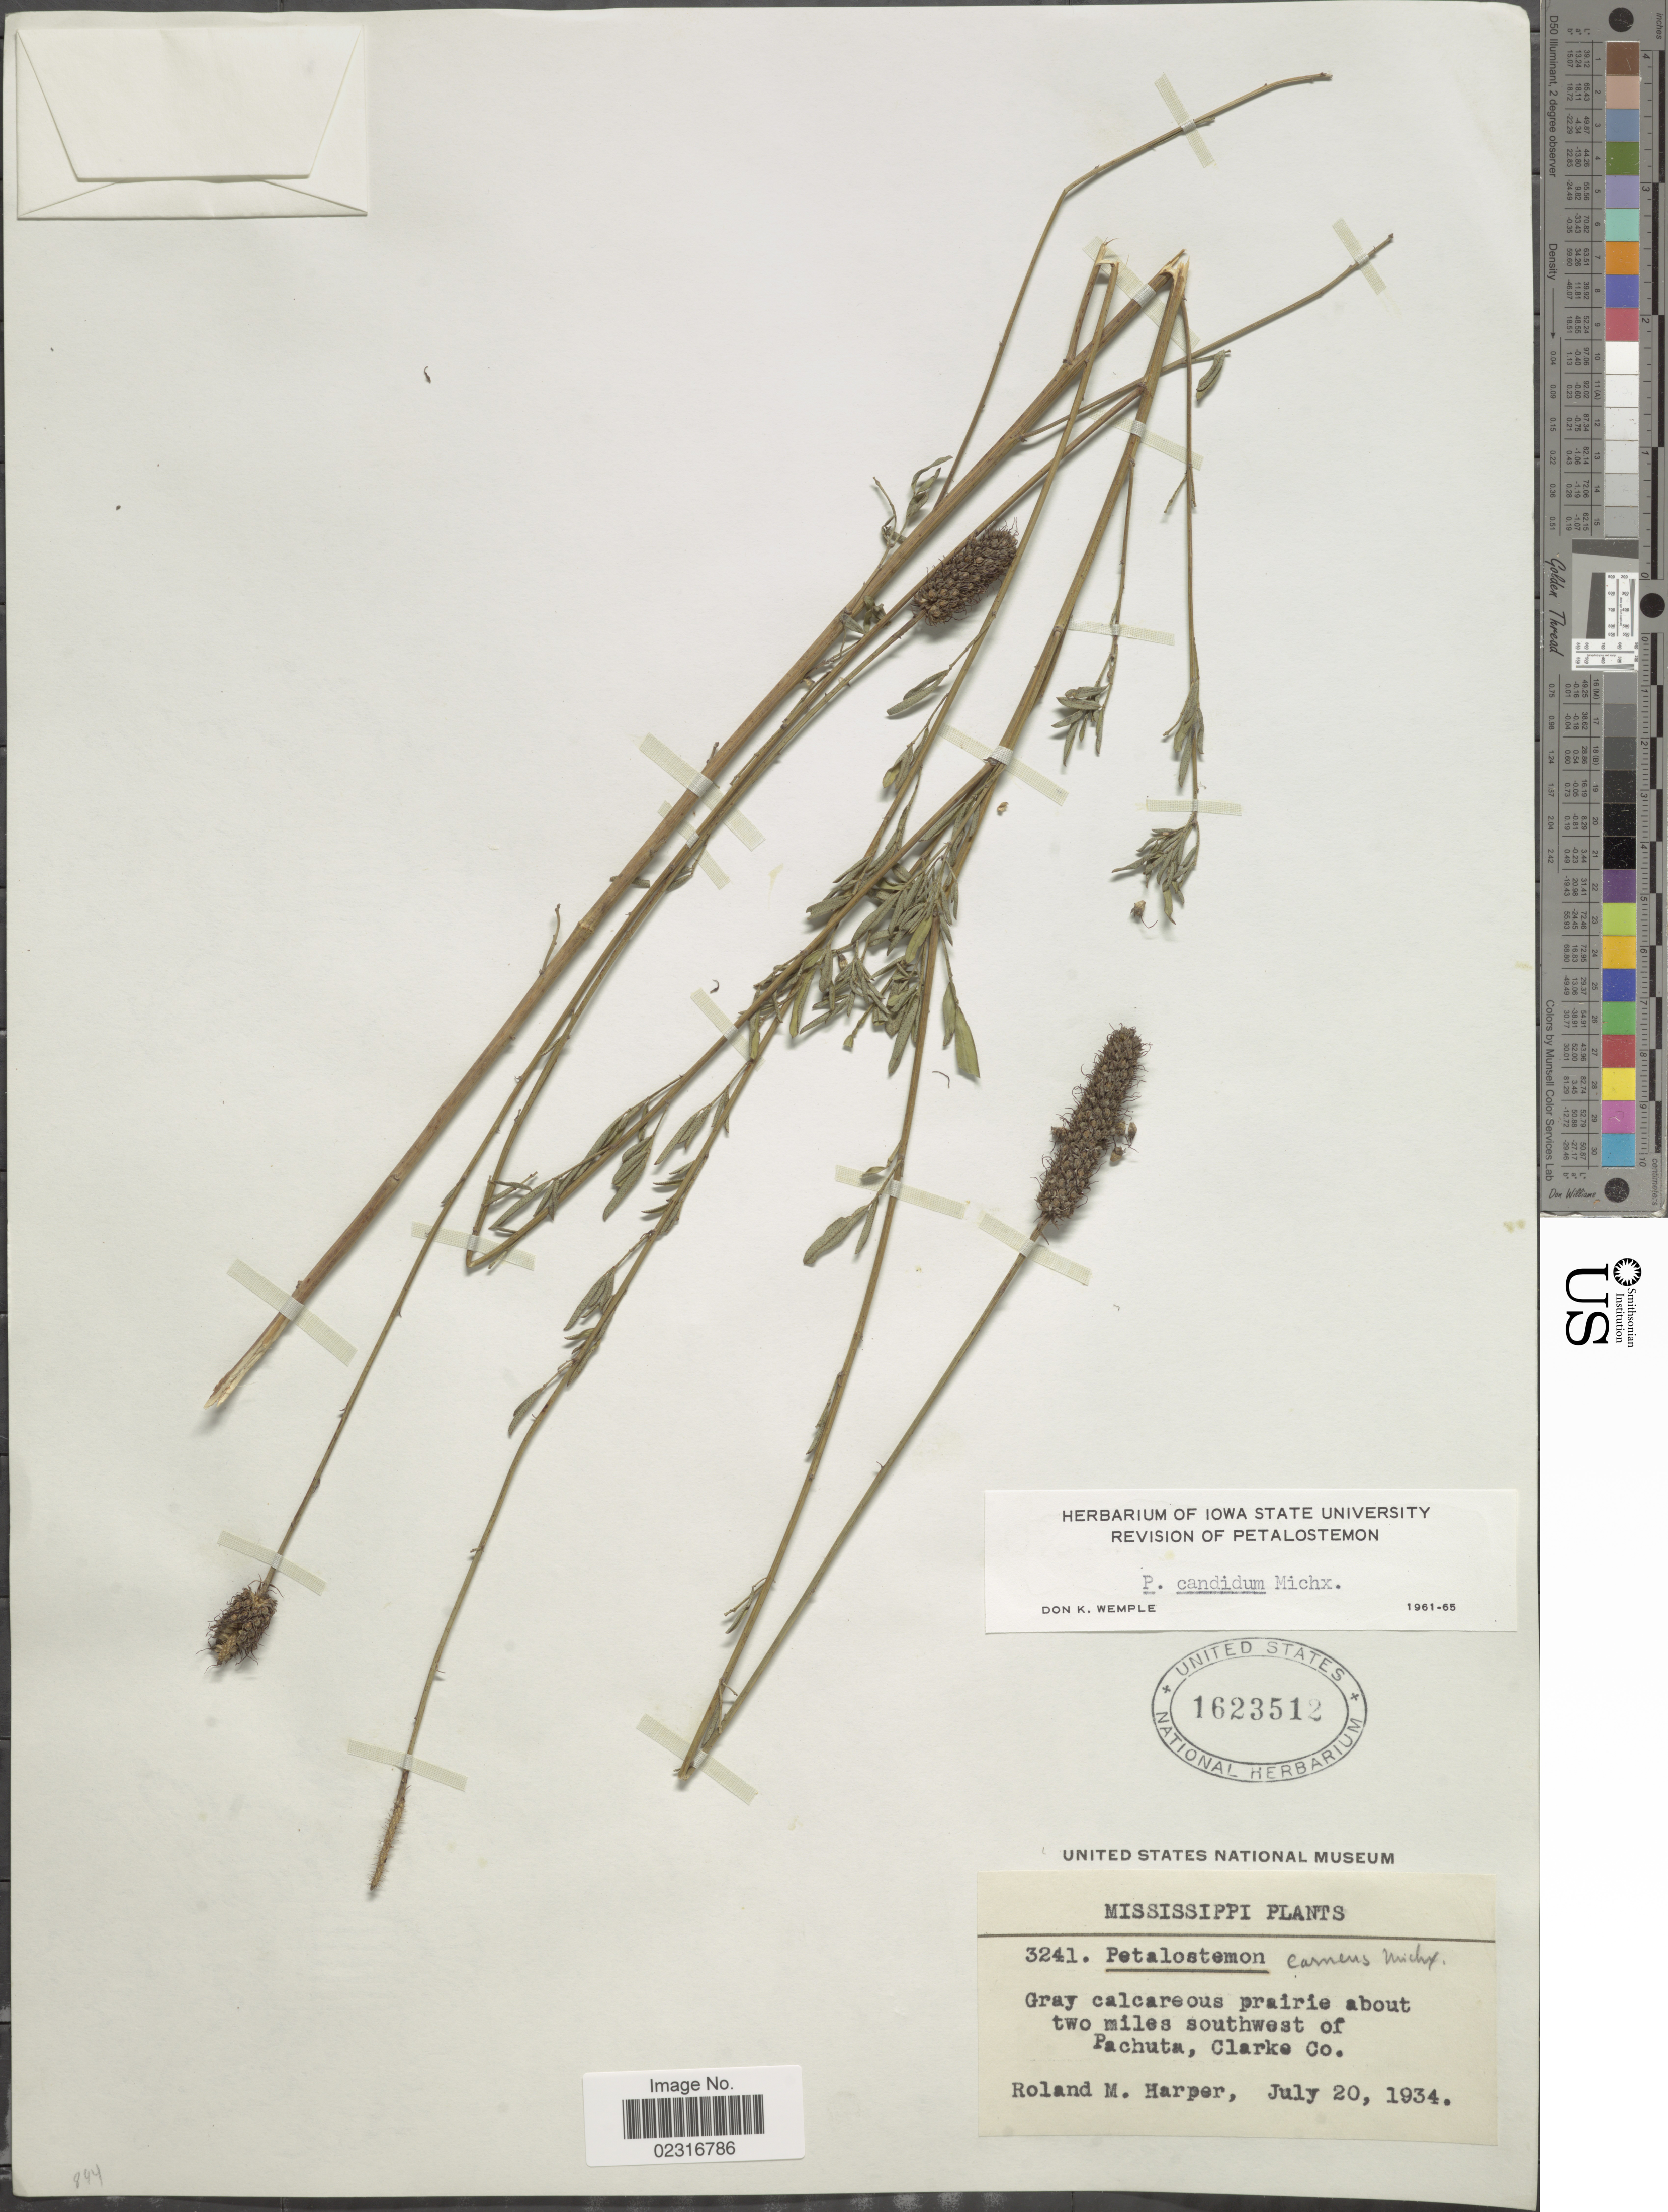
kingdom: Plantae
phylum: Tracheophyta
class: Magnoliopsida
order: Fabales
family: Fabaceae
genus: Dalea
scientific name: Dalea candida var. candida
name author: Michx. ex Willd.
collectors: R. M. Harper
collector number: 3241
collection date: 1934-07-20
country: United States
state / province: Mississippi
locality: About two miles southwest of Pachuta, Clarcke Co.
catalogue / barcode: US 1623512